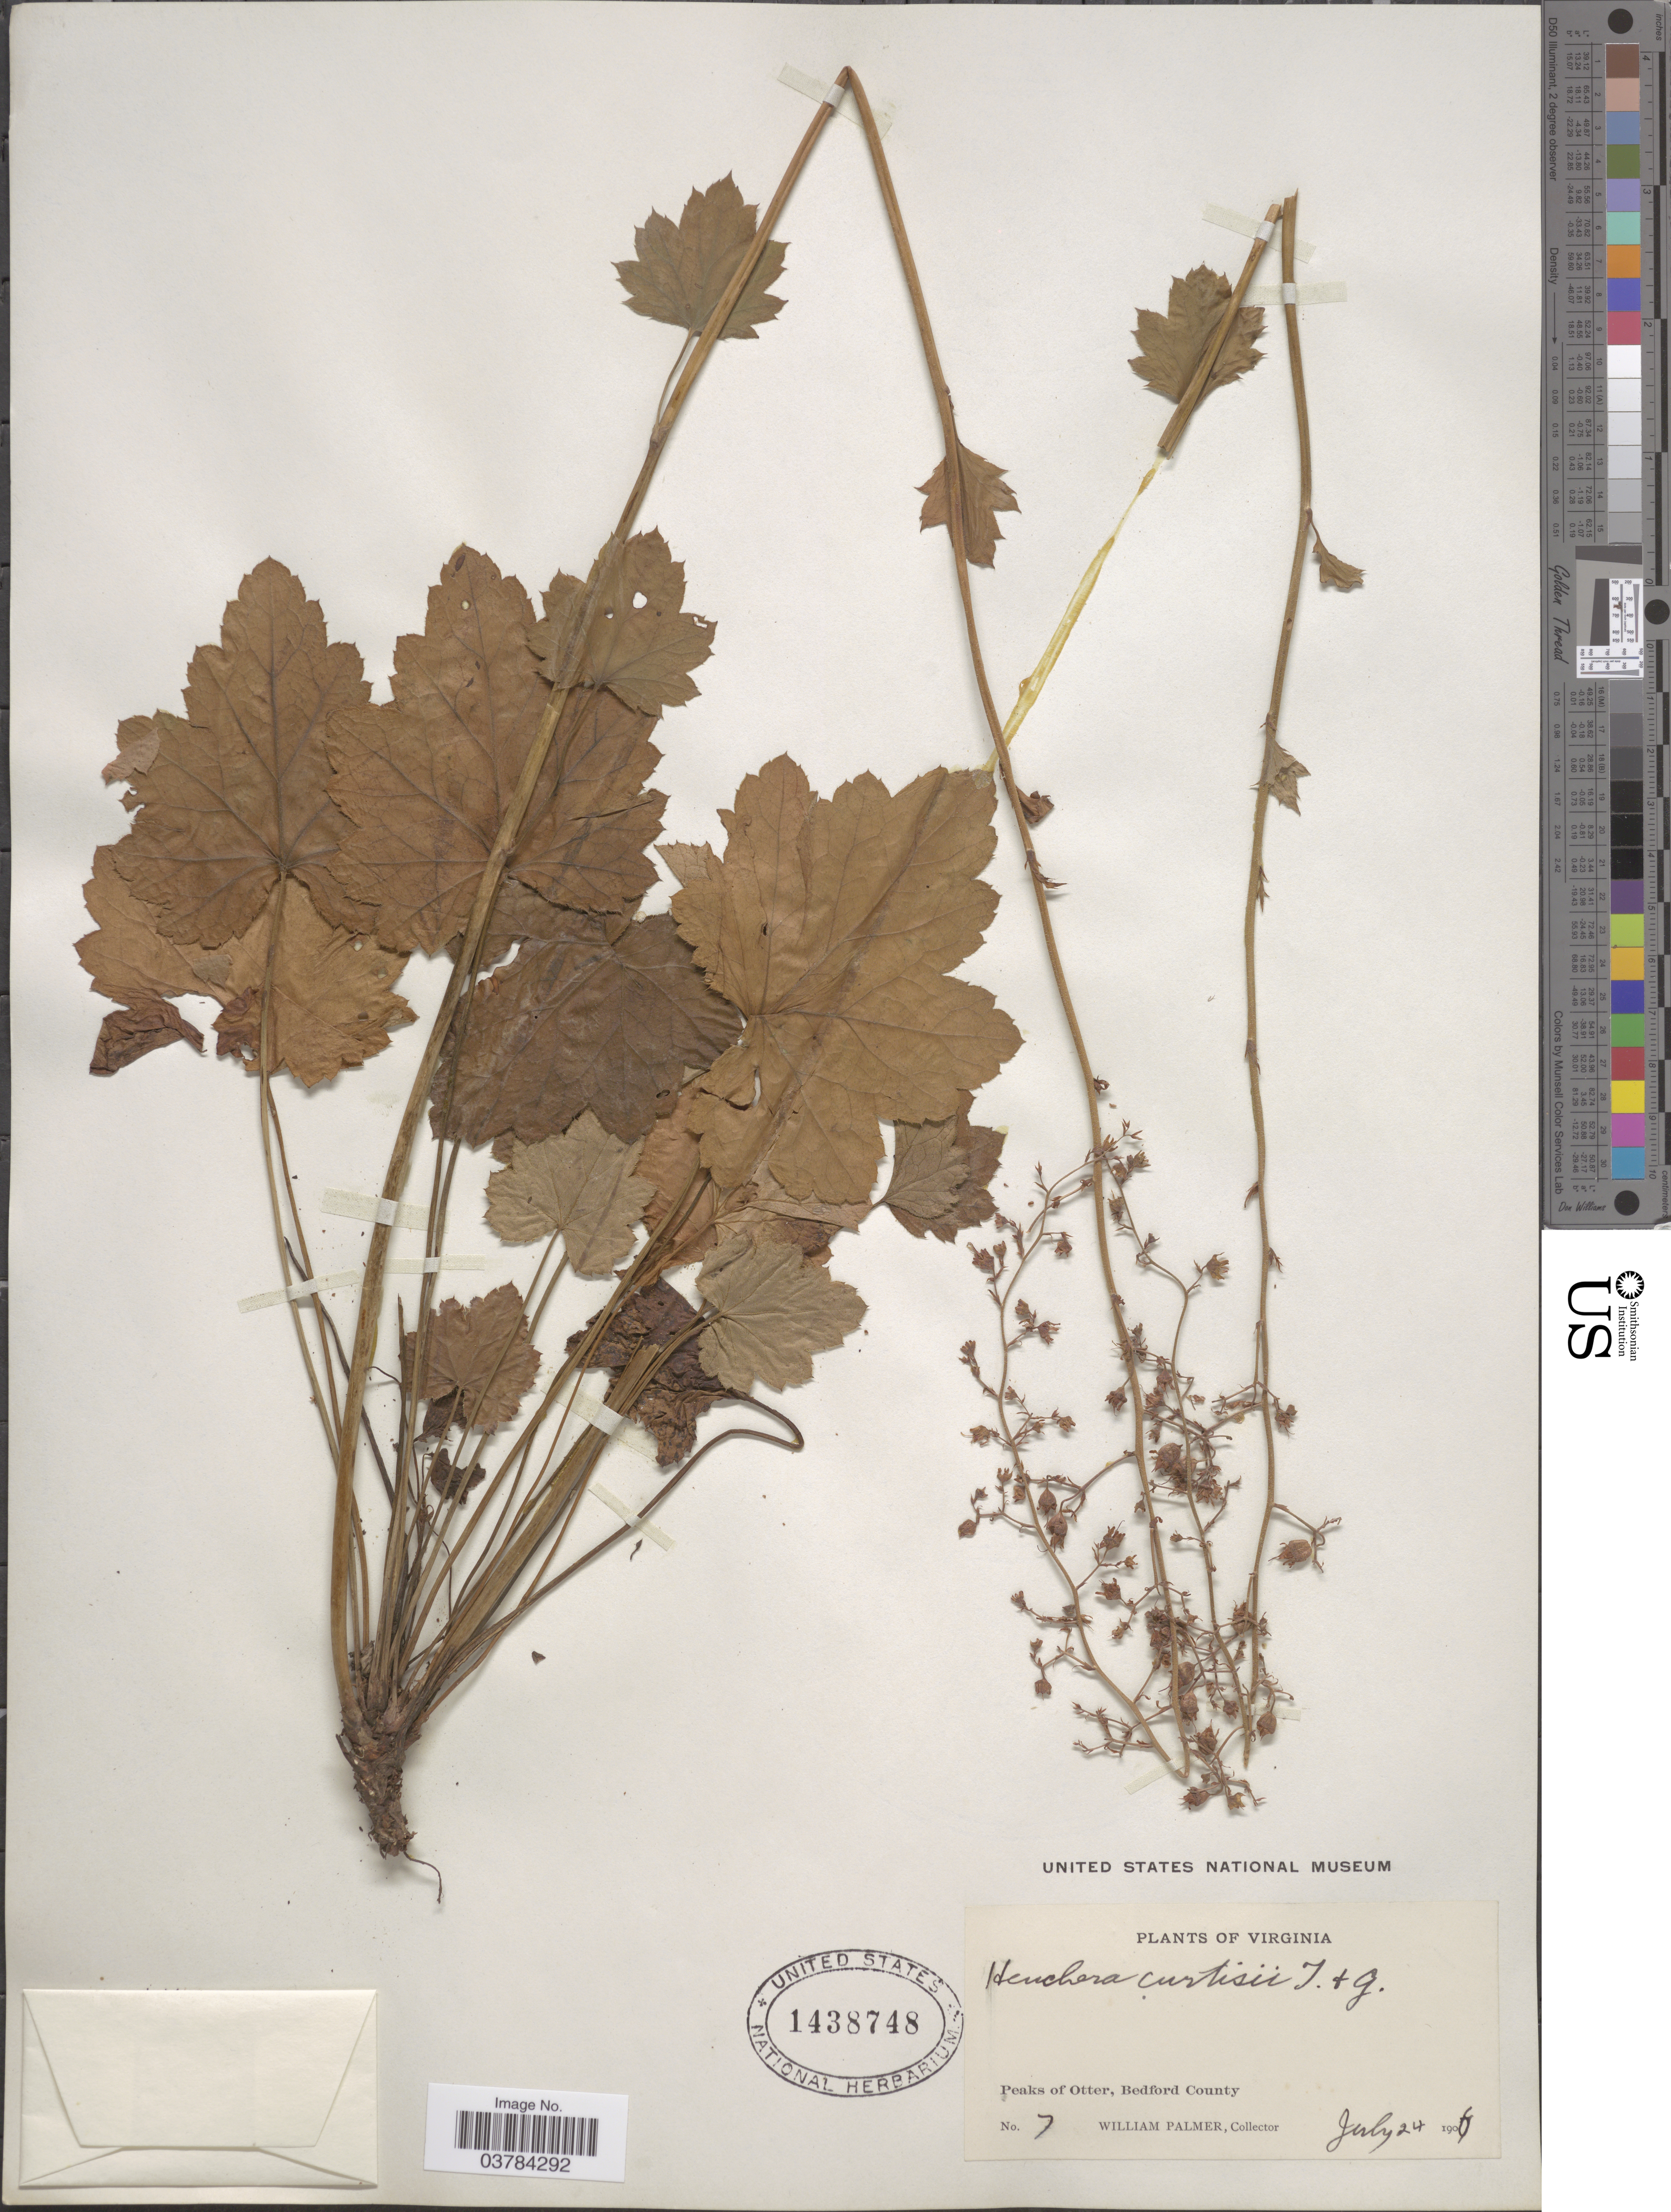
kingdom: Plantae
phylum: Tracheophyta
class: Magnoliopsida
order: Saxifragales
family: Saxifragaceae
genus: Heuchera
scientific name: Heuchera curtisii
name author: Torr. & A. Gray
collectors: W. Palmer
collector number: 7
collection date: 1906-07-24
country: United States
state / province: Virginia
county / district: Bedford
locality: Peaks of Otter, Bedford County.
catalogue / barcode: US 1438748